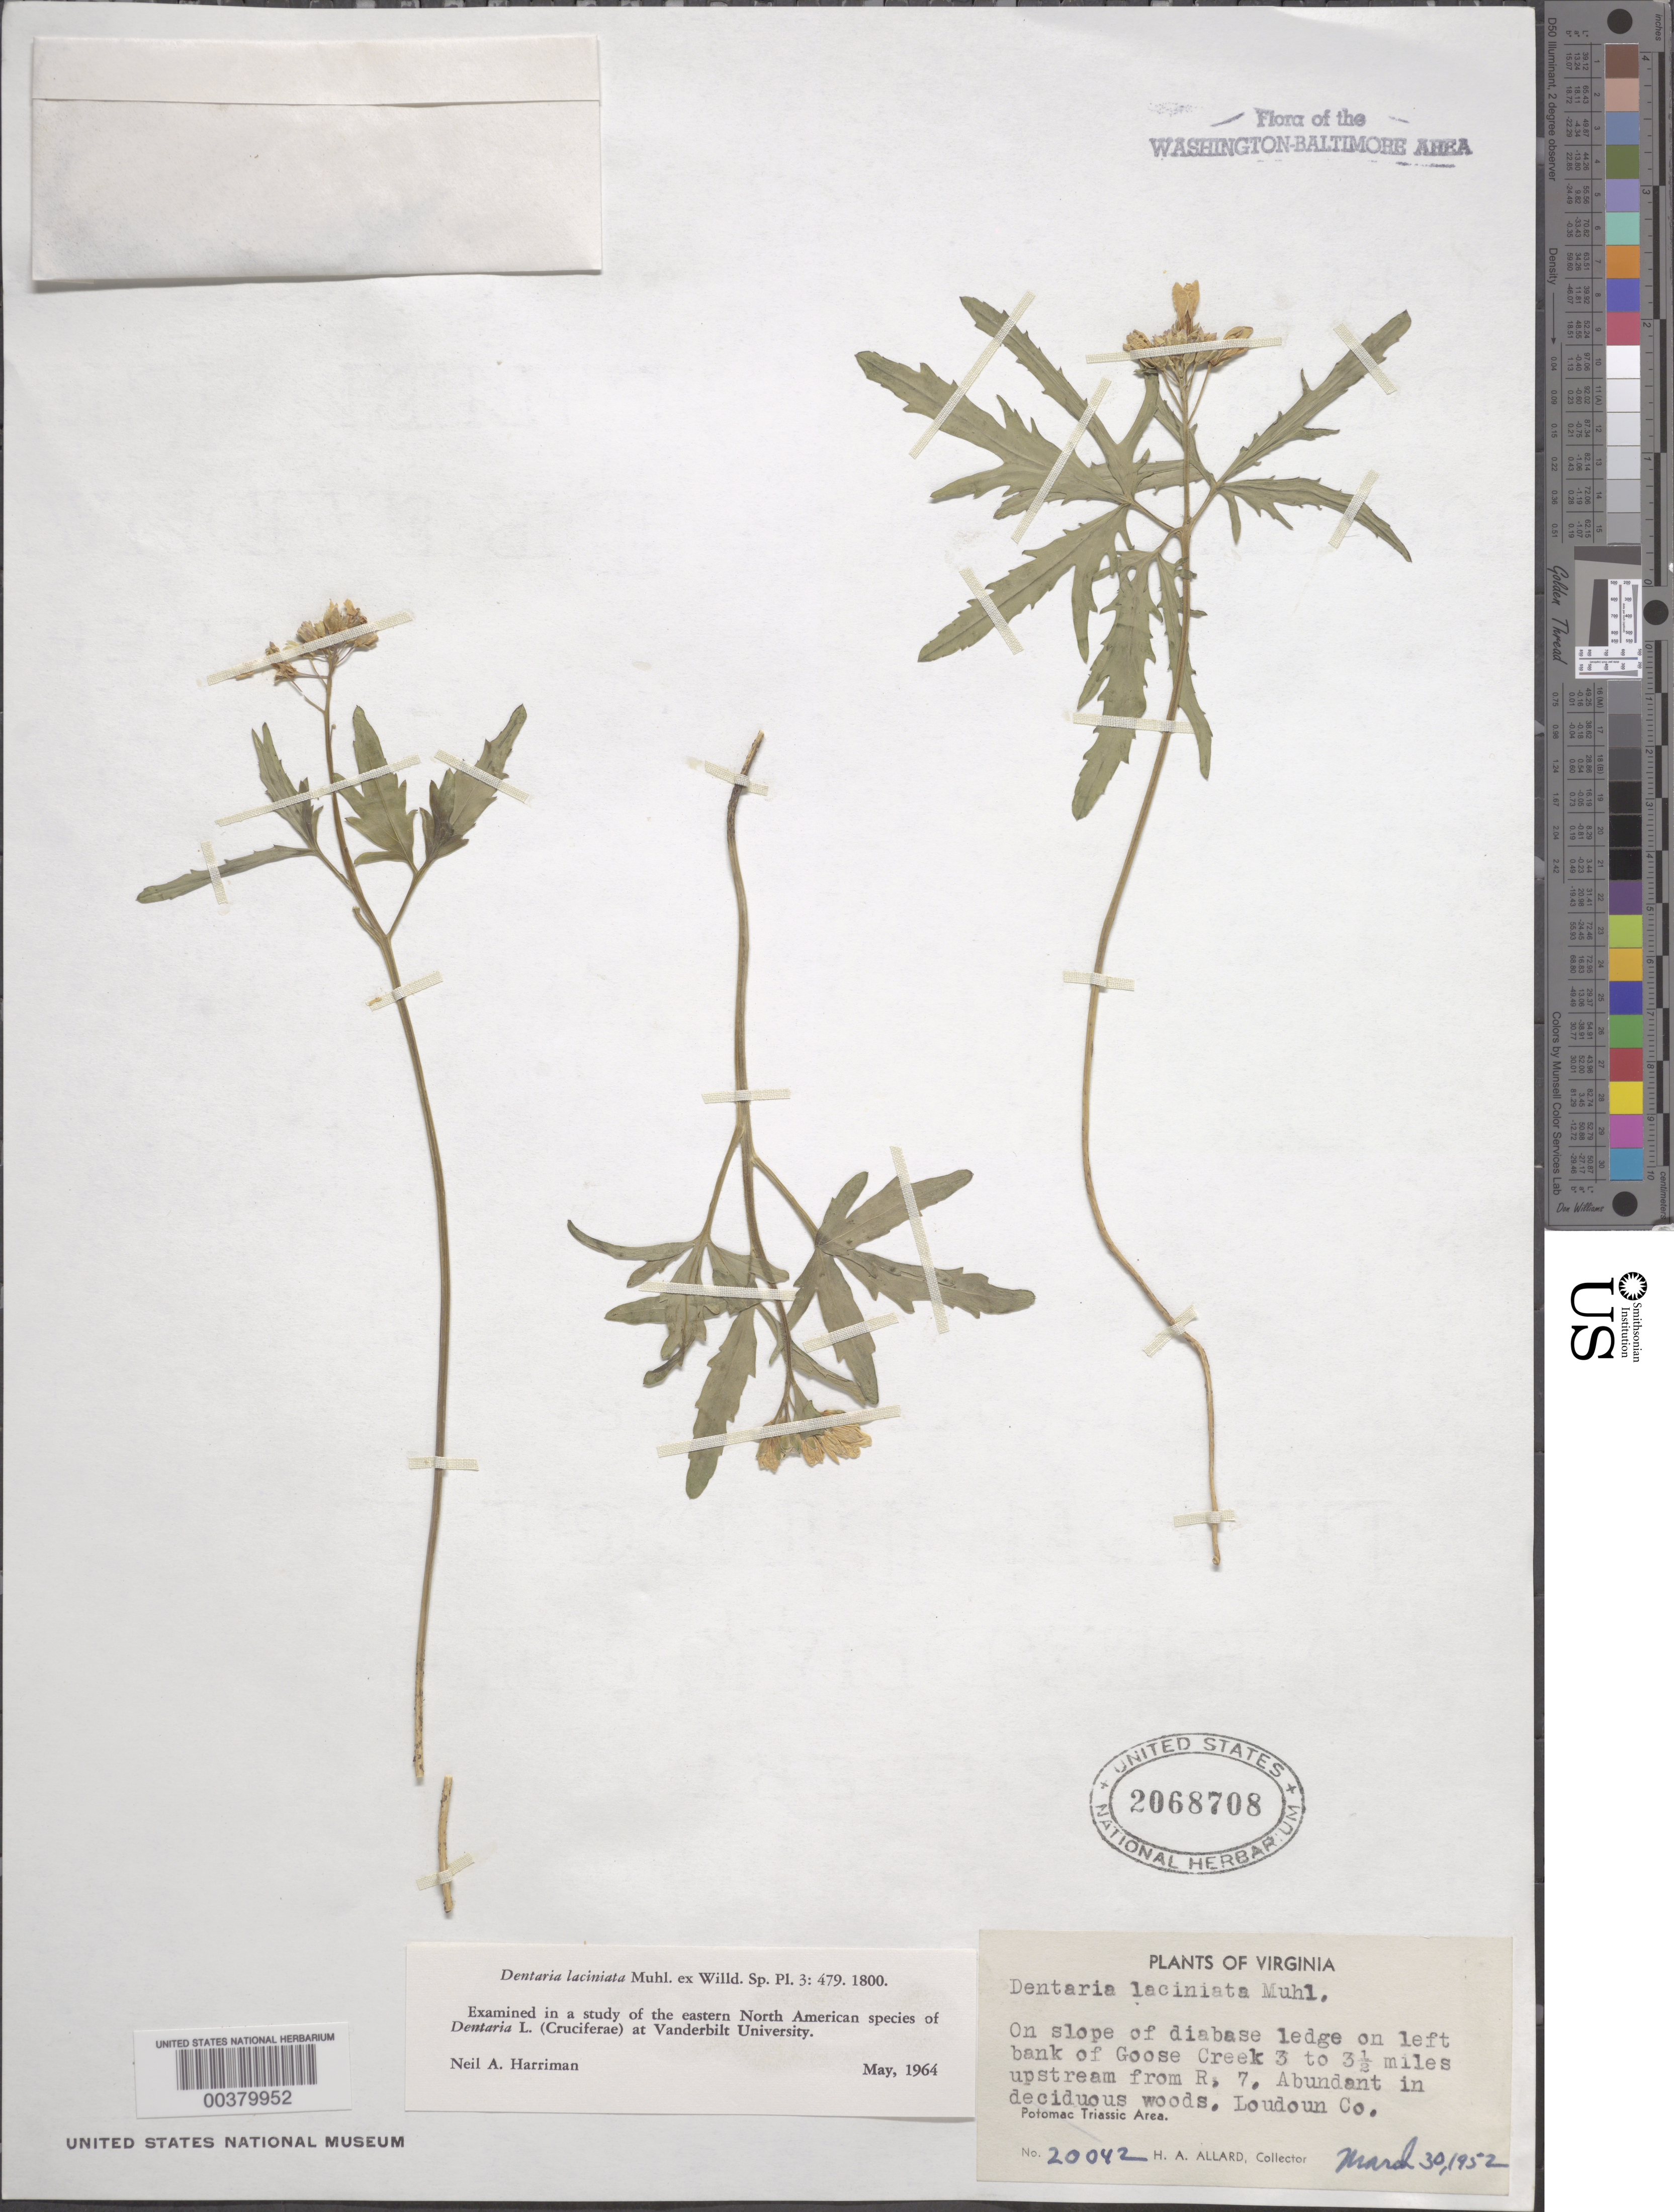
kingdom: Plantae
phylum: Tracheophyta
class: Magnoliopsida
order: Brassicales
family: Brassicaceae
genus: Cardamine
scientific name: Cardamine concatenata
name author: (Michx.) Sw.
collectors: H. A. Allard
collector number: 20042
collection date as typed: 30 Mar 1952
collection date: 1952-03-30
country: United States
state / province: Virginia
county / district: Loudoun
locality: Upstream from Route 7 on Goose Creek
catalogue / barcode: US 2068708